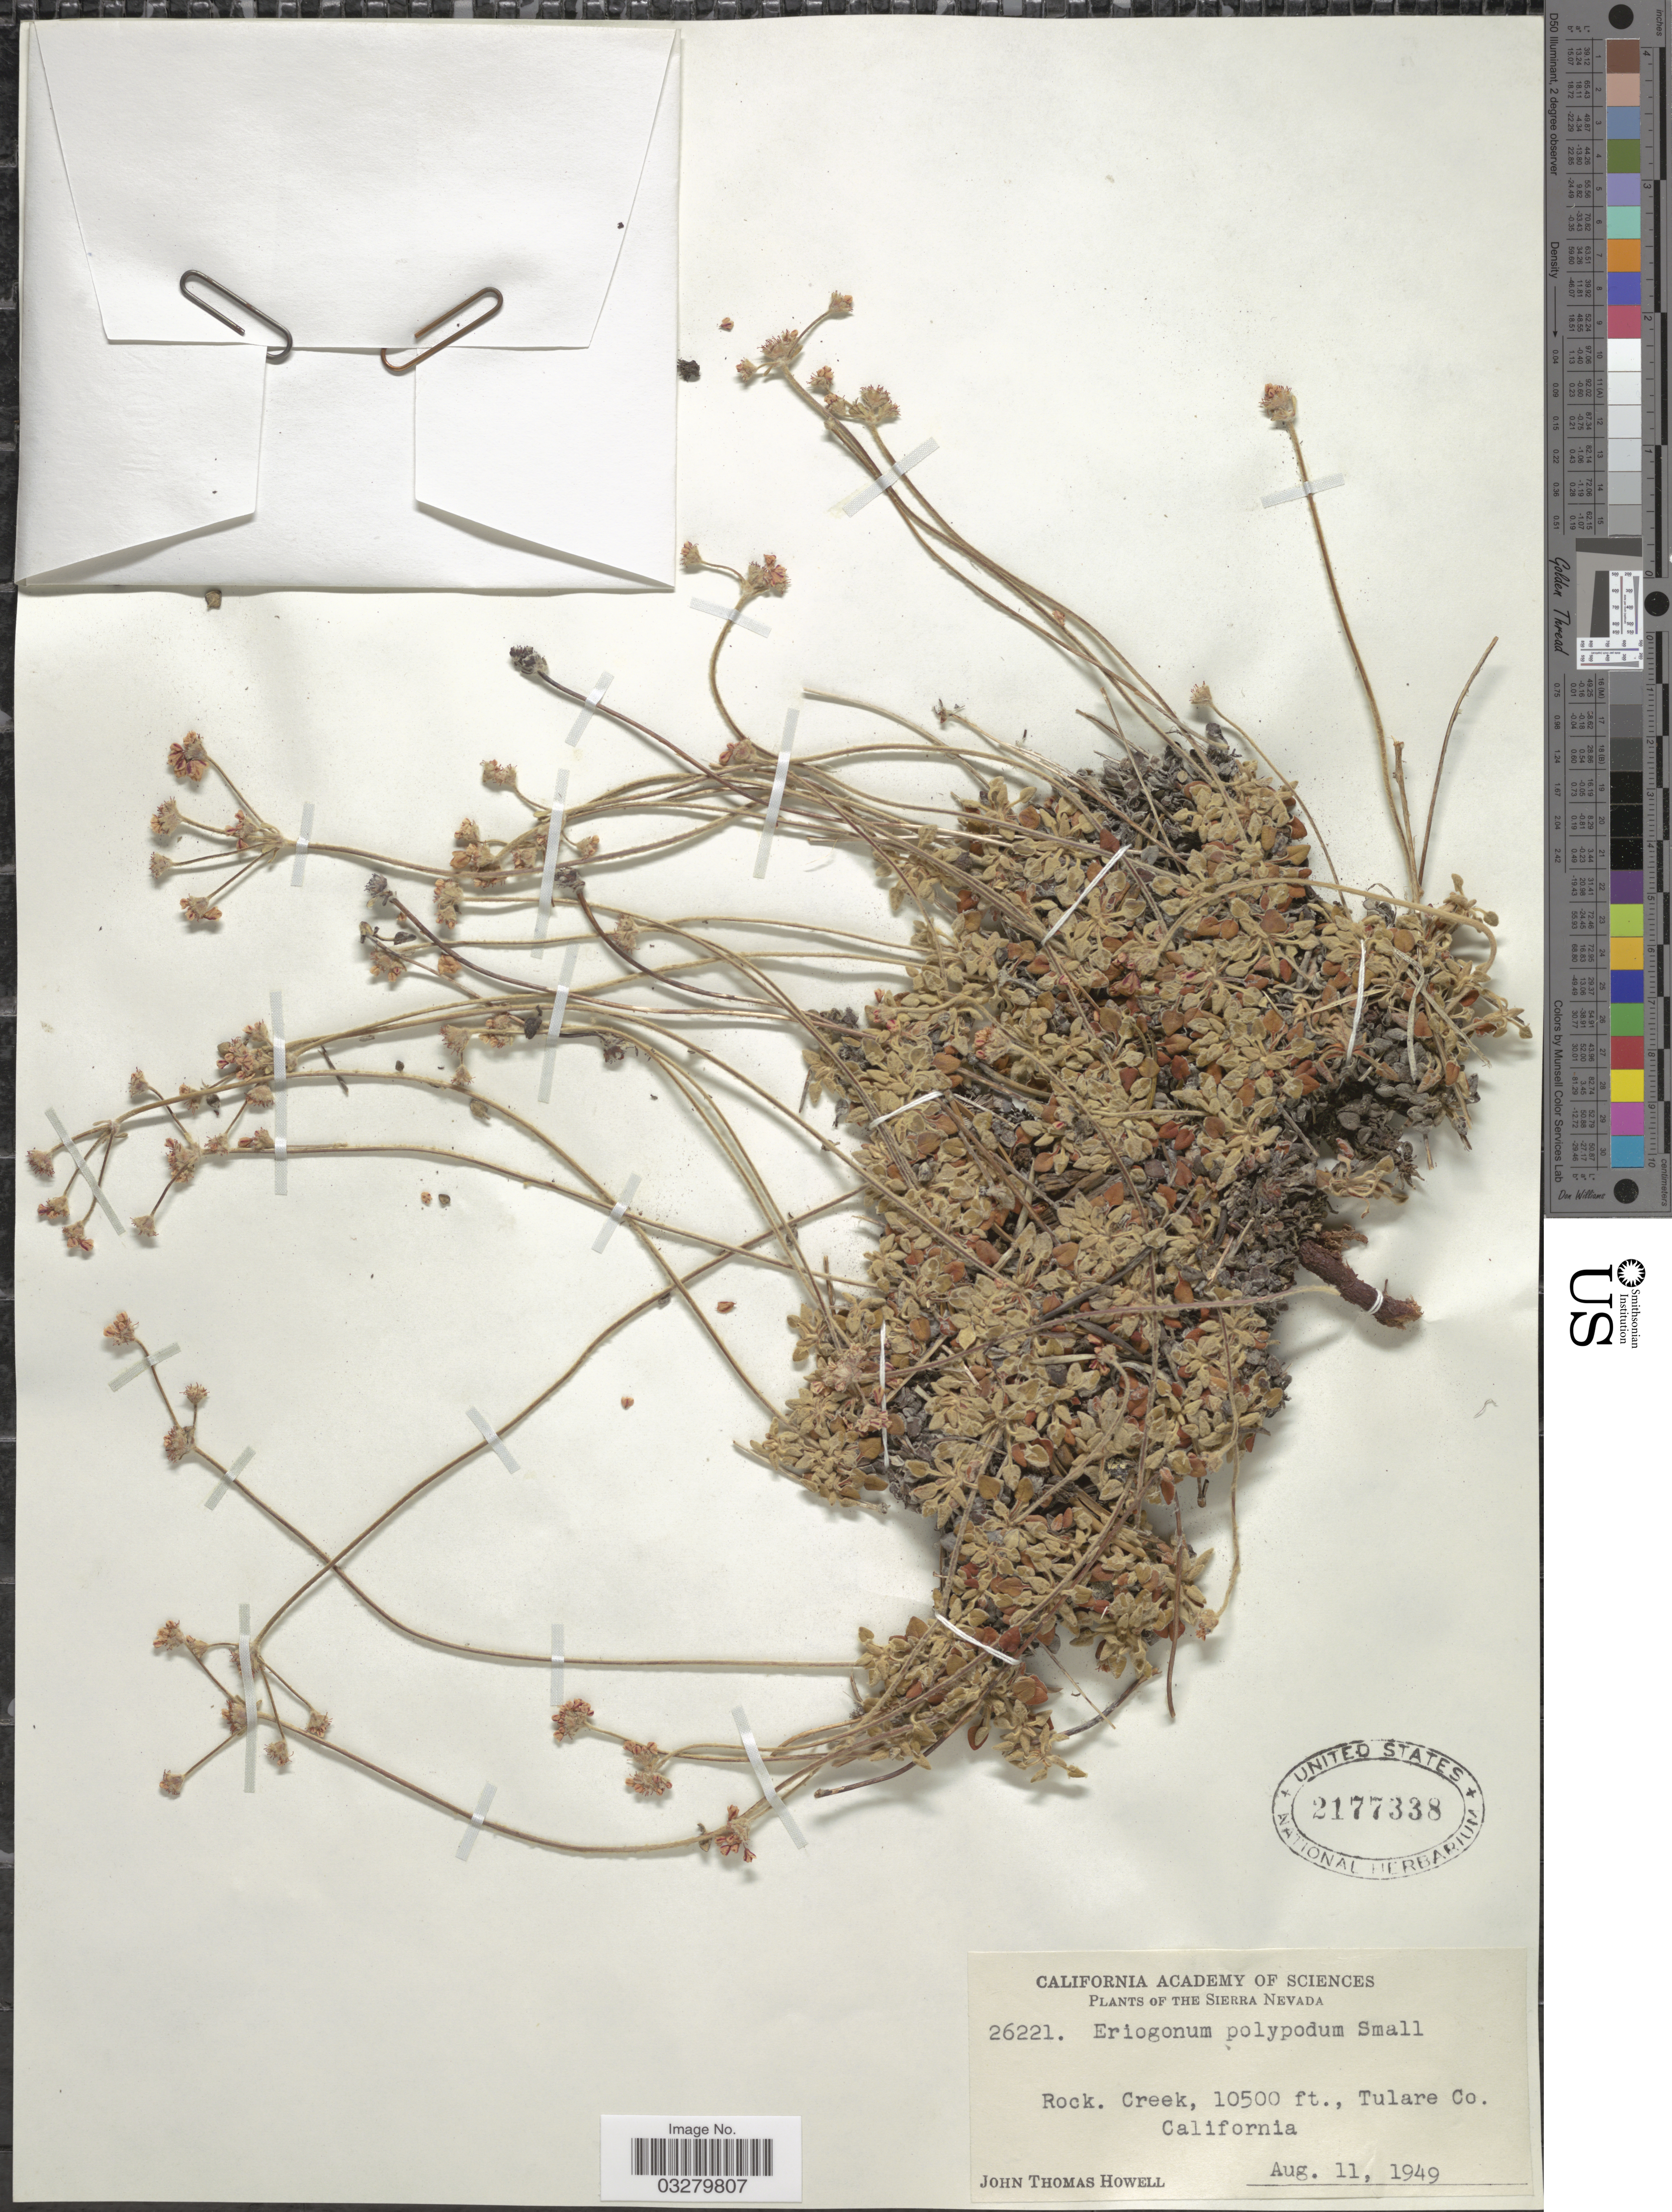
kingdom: Plantae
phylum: Tracheophyta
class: Magnoliopsida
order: Caryophyllales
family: Polygonaceae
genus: Eriogonum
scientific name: Eriogonum polypodum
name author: Small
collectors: J. T. Howell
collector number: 26221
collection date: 1949-08-11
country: United States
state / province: California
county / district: Tulare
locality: Sierra Nevada. Creek, Tulare Co.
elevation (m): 3200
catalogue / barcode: US 2177338